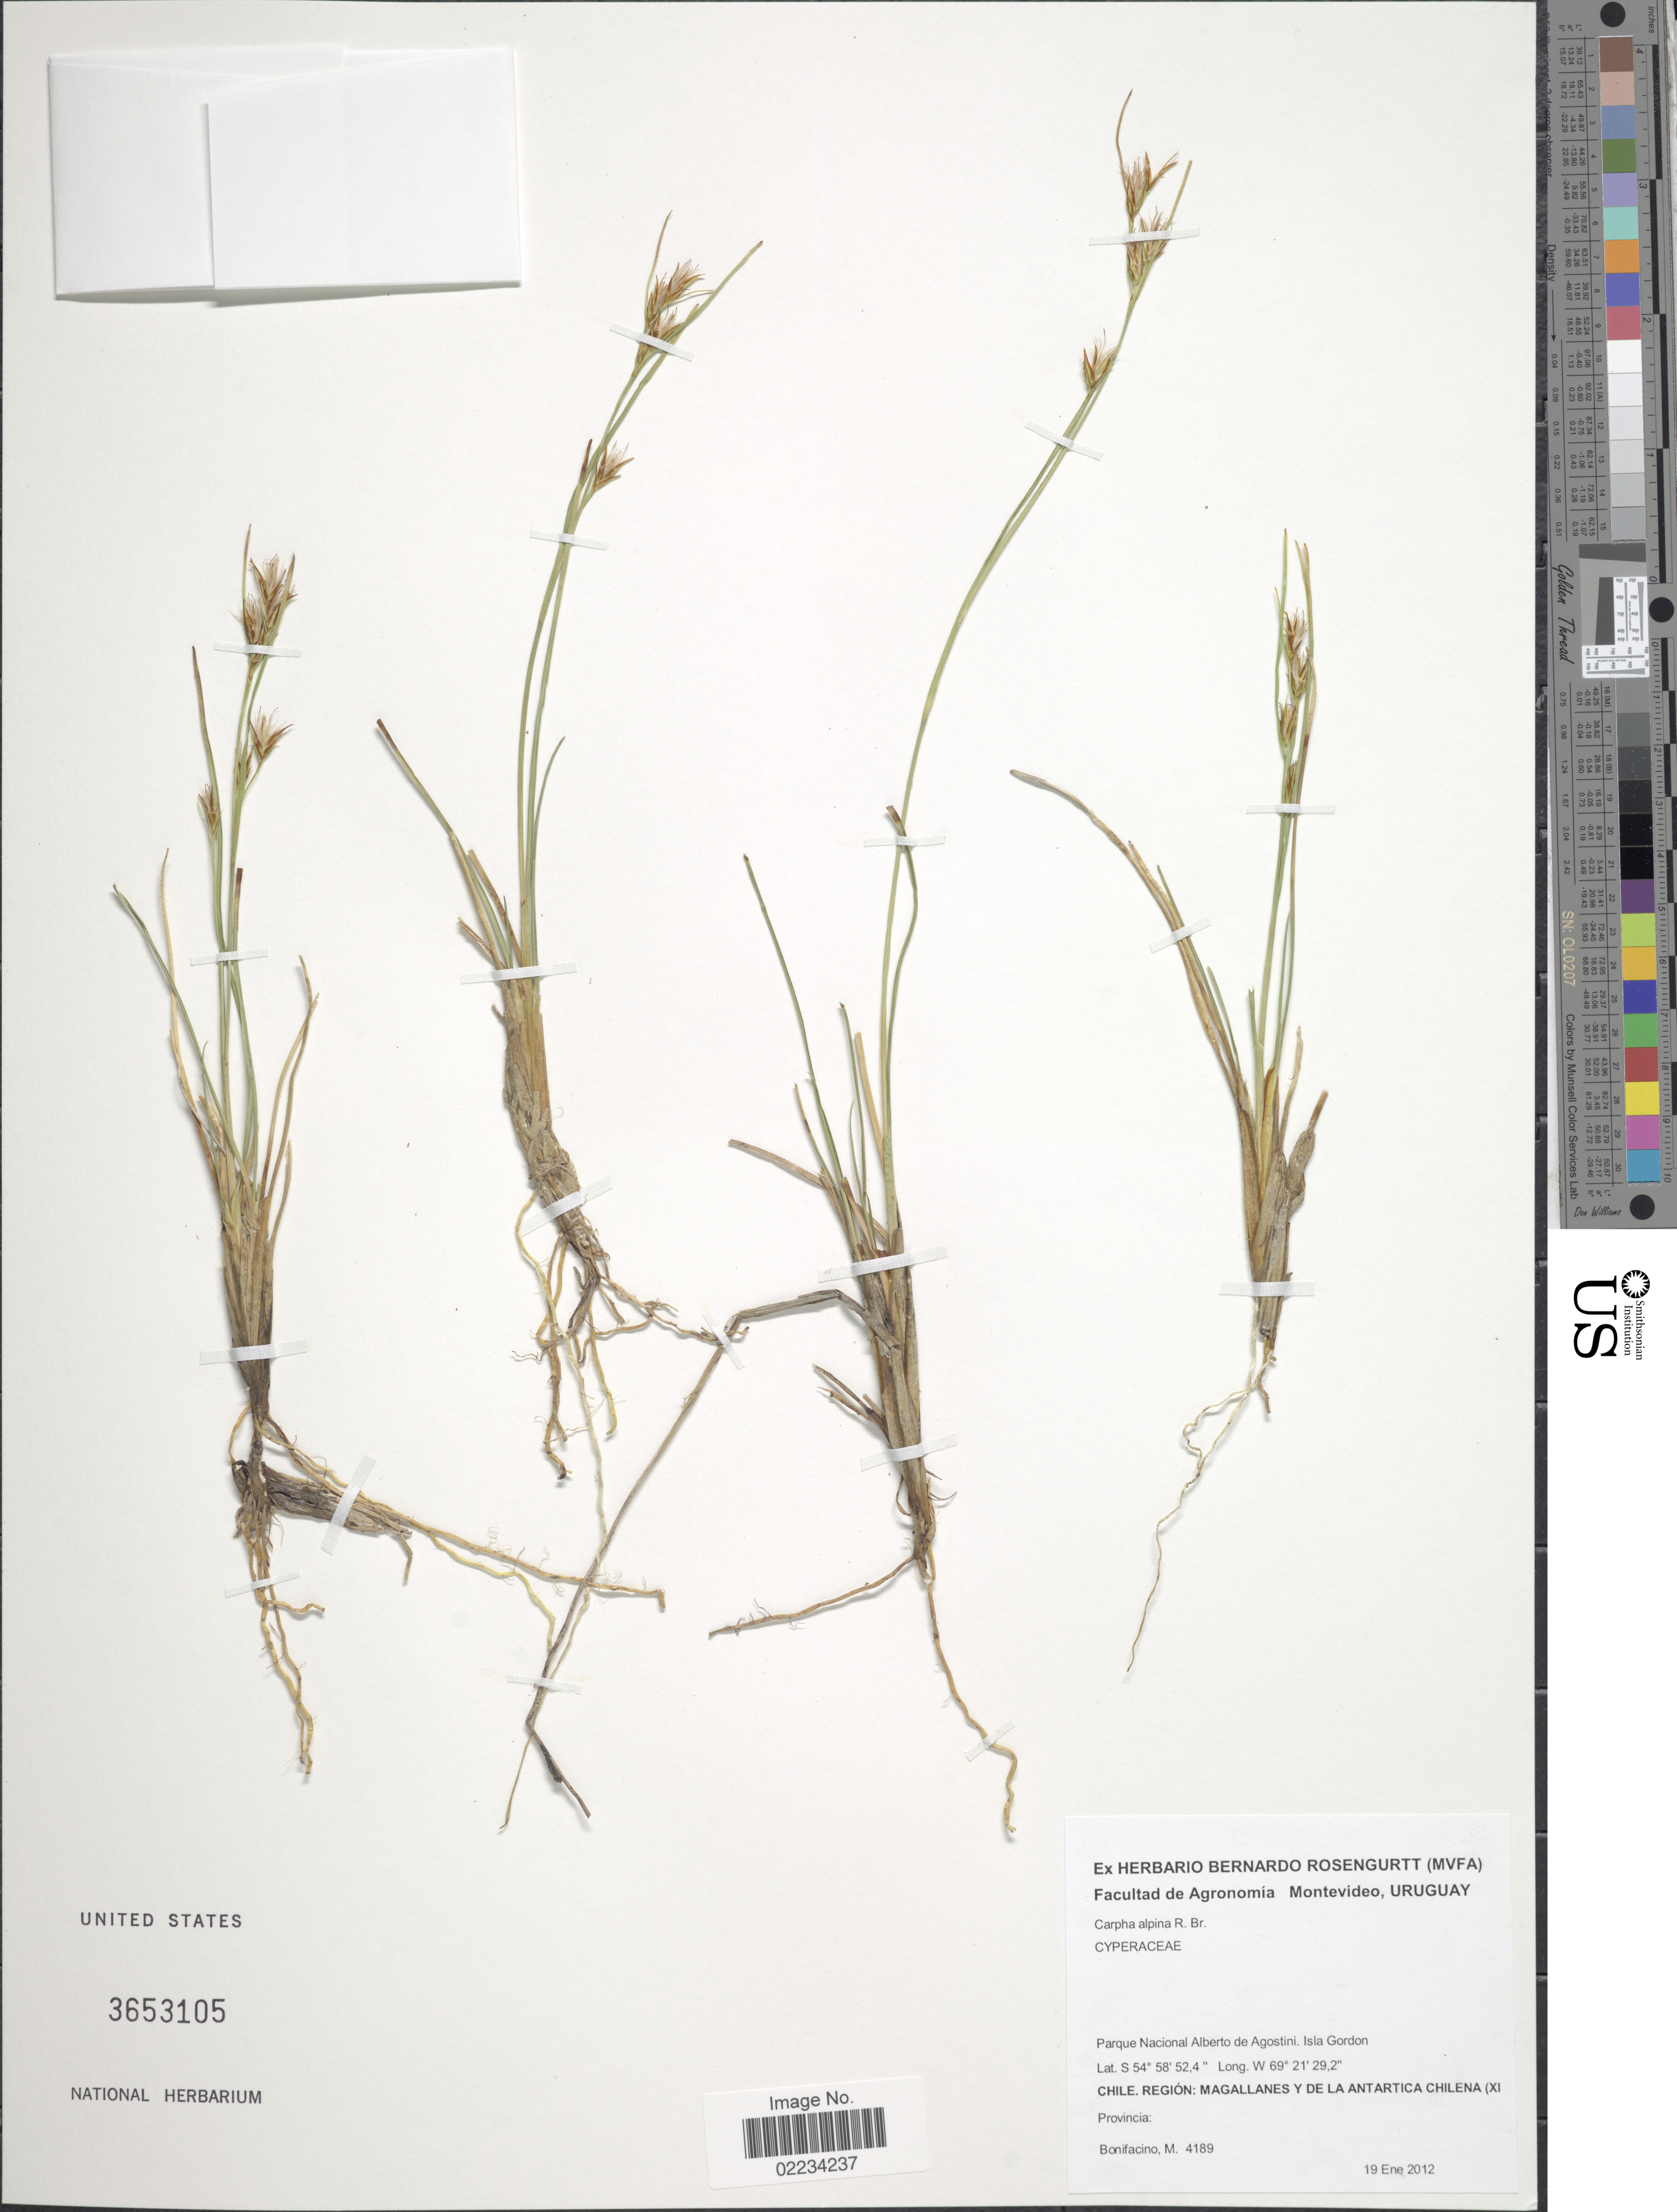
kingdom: Plantae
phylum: Tracheophyta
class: Liliopsida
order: Poales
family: Cyperaceae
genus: Carpha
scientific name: Carpha alpina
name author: R. Br.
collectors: M. Bonifacino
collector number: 4189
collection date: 2012-01-19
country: Chile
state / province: Magallanes y de la Antártica Chilena (XII)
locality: Parque Nacional Alberto de Agostini. Isla Gordon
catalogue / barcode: US 3653105